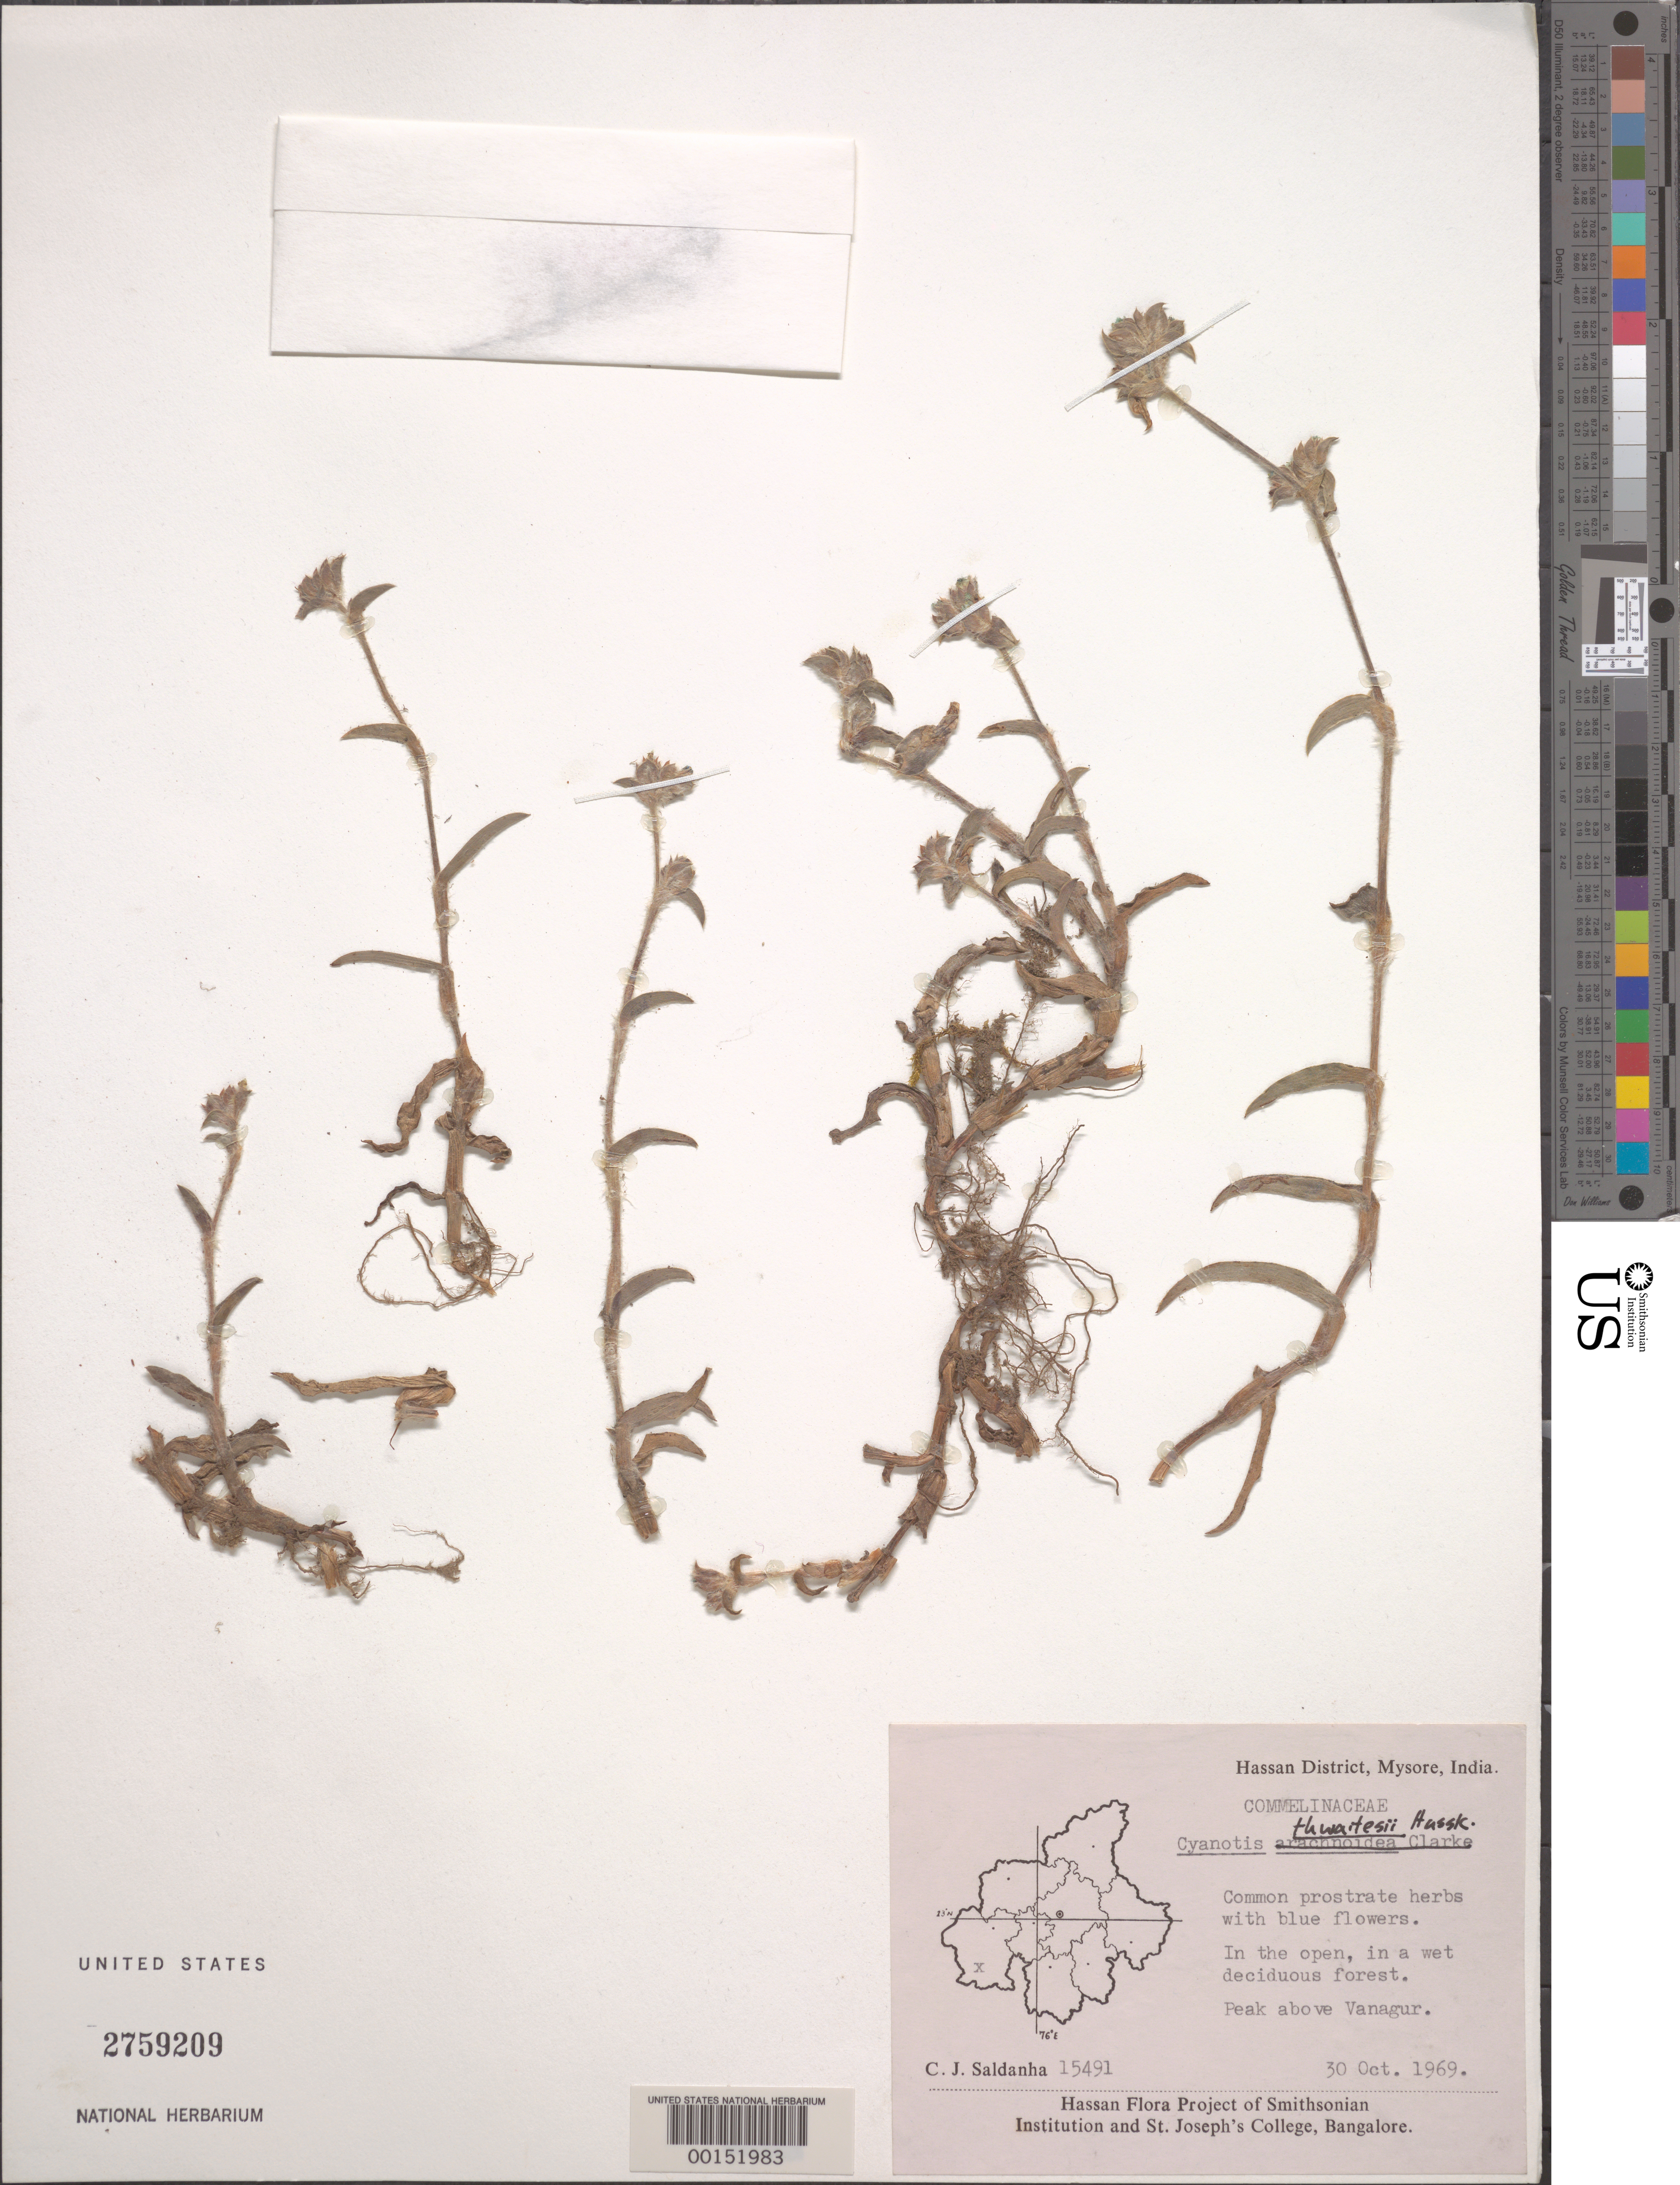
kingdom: Plantae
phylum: Tracheophyta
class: Liliopsida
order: Commelinales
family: Commelinaceae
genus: Cyanotis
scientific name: Cyanotis thwaitesii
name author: Hassk.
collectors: C. J. Saldanha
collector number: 15491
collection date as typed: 30 Oct 1969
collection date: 1969-10-30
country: India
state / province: Karnataka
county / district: Hassan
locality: Vanagur, mysore state [mysore state = karnataka.]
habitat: Open, wet deciduous forest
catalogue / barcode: US 2759209